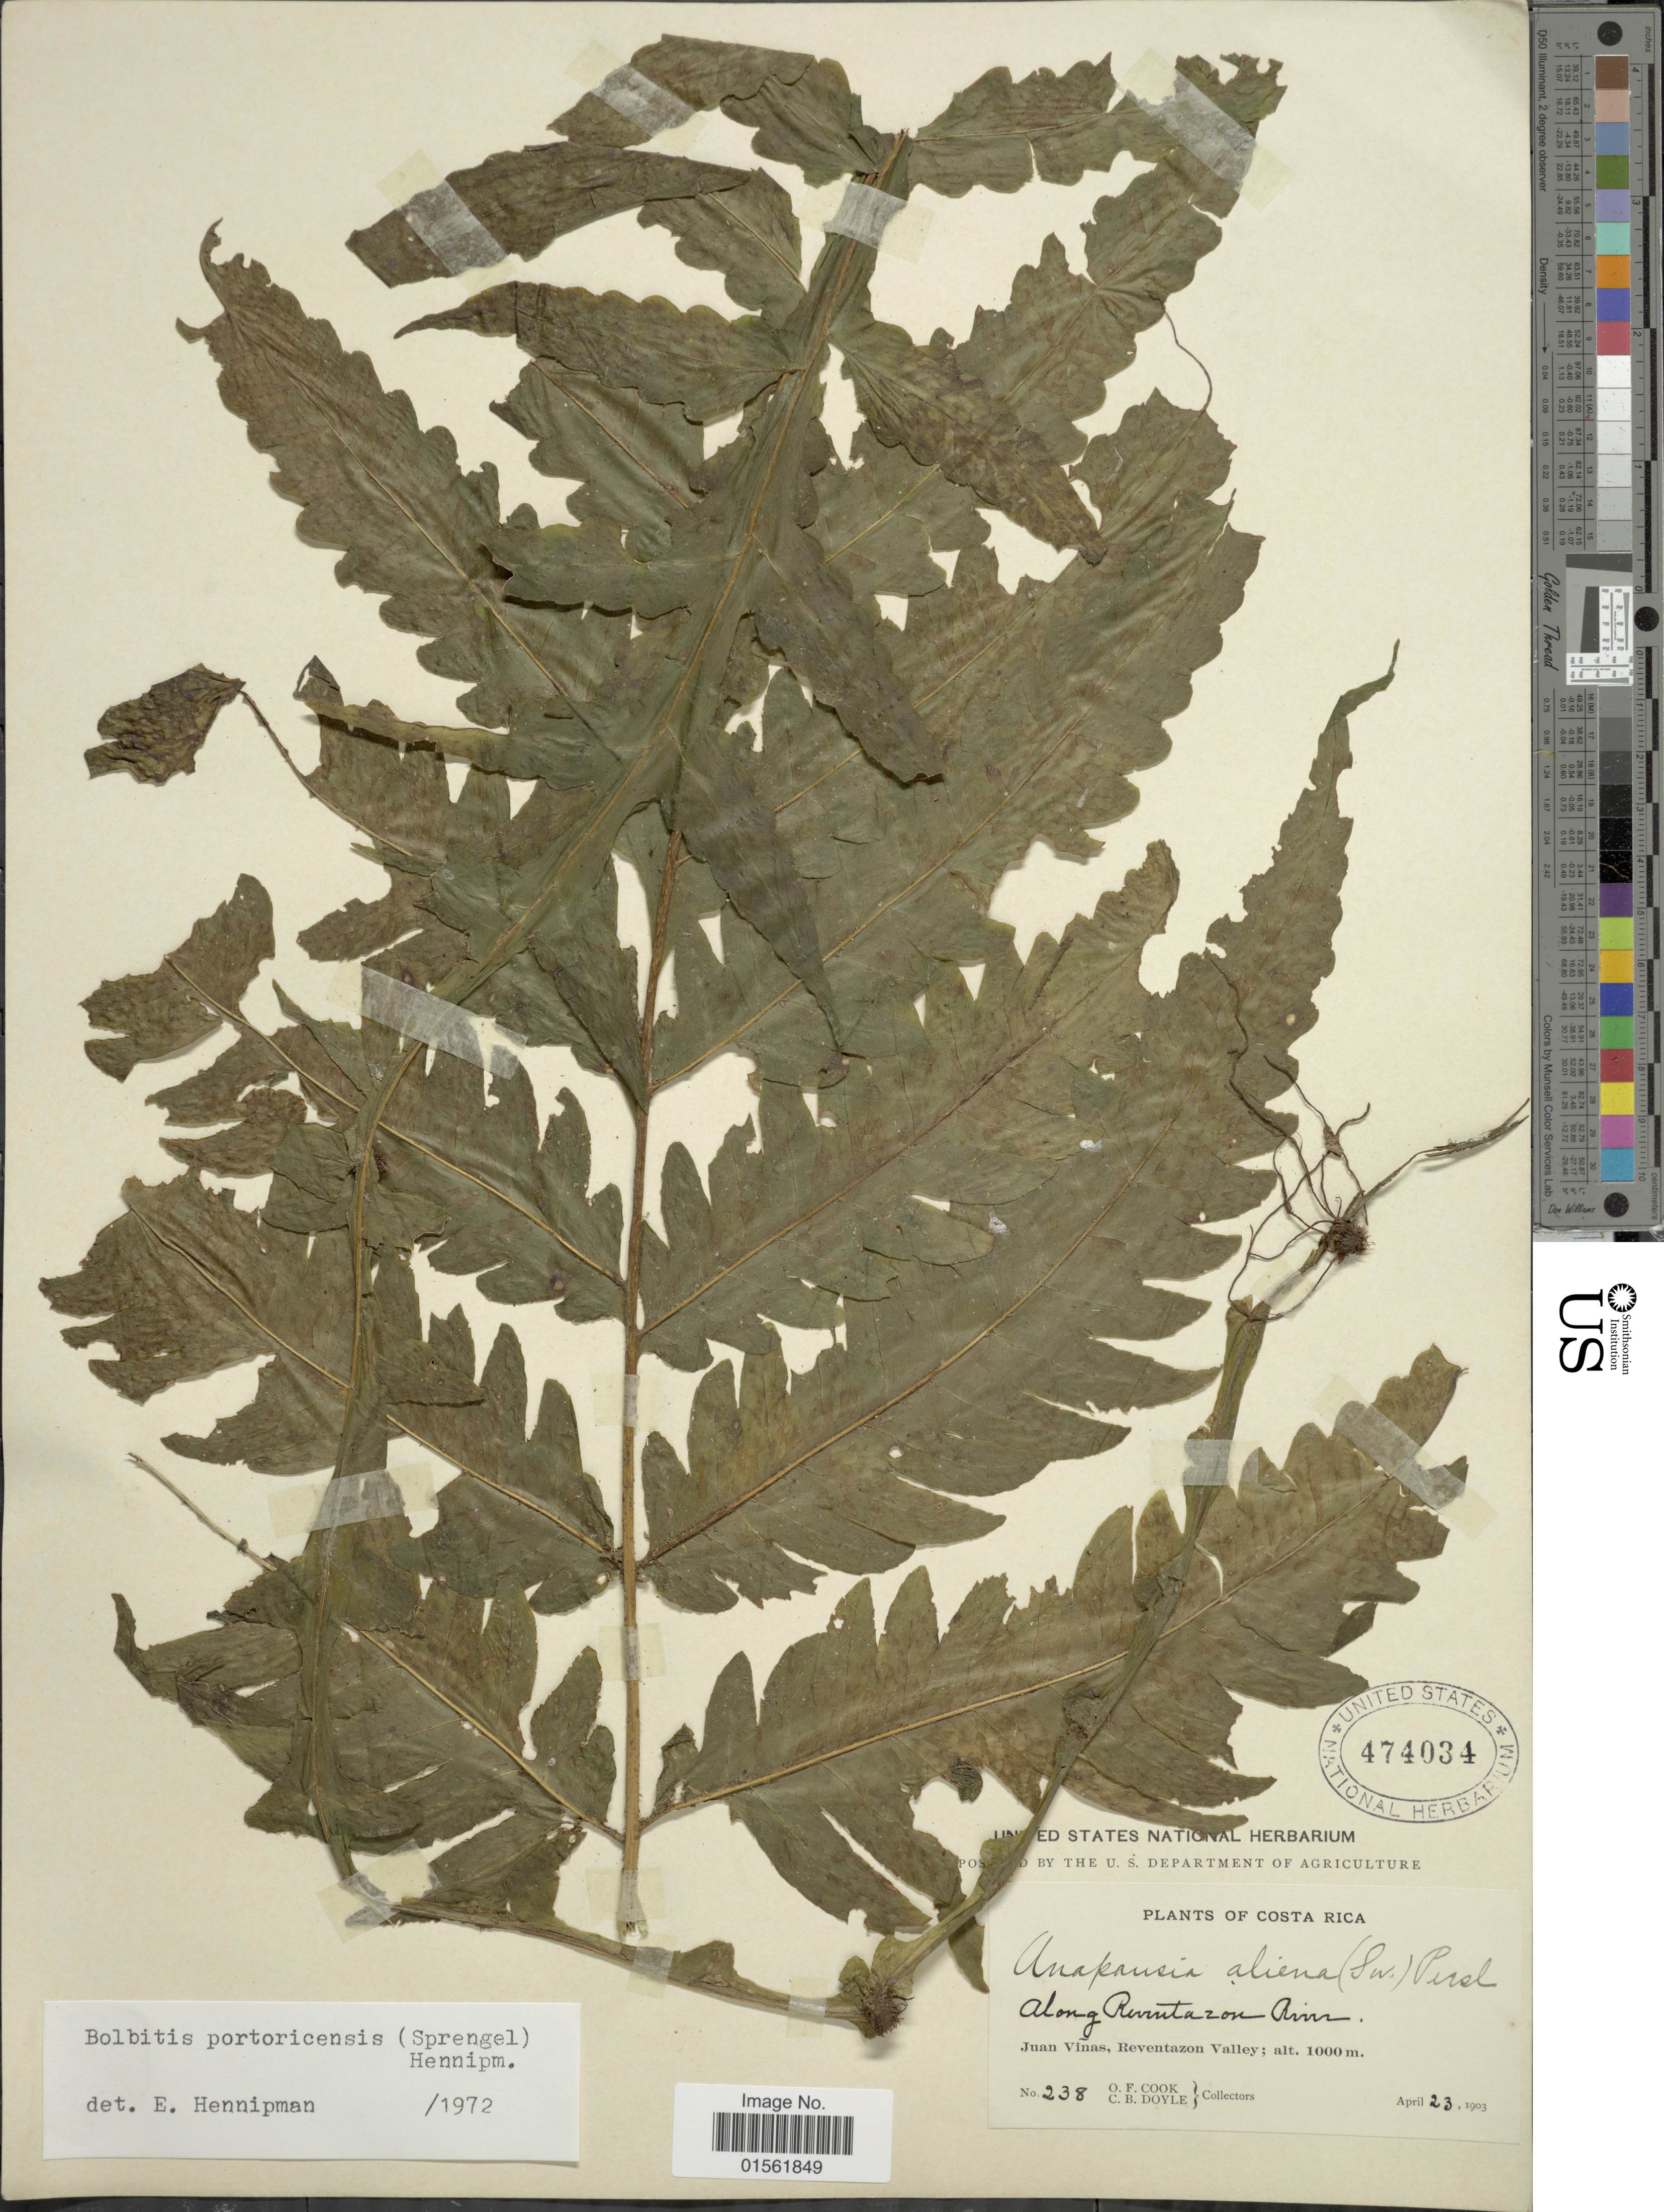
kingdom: Plantae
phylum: Tracheophyta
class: Polypodiopsida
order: Polypodiales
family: Dryopteridaceae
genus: Bolbitis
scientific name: Bolbitis portoricensis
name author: (Spreng.) Hennipman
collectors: O. F. Cook & C. Doyle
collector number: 238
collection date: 1903-04-23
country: Costa Rica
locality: Juan Viñas, Reventazon Valley. Along Reventazon River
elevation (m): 1000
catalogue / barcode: US 474034